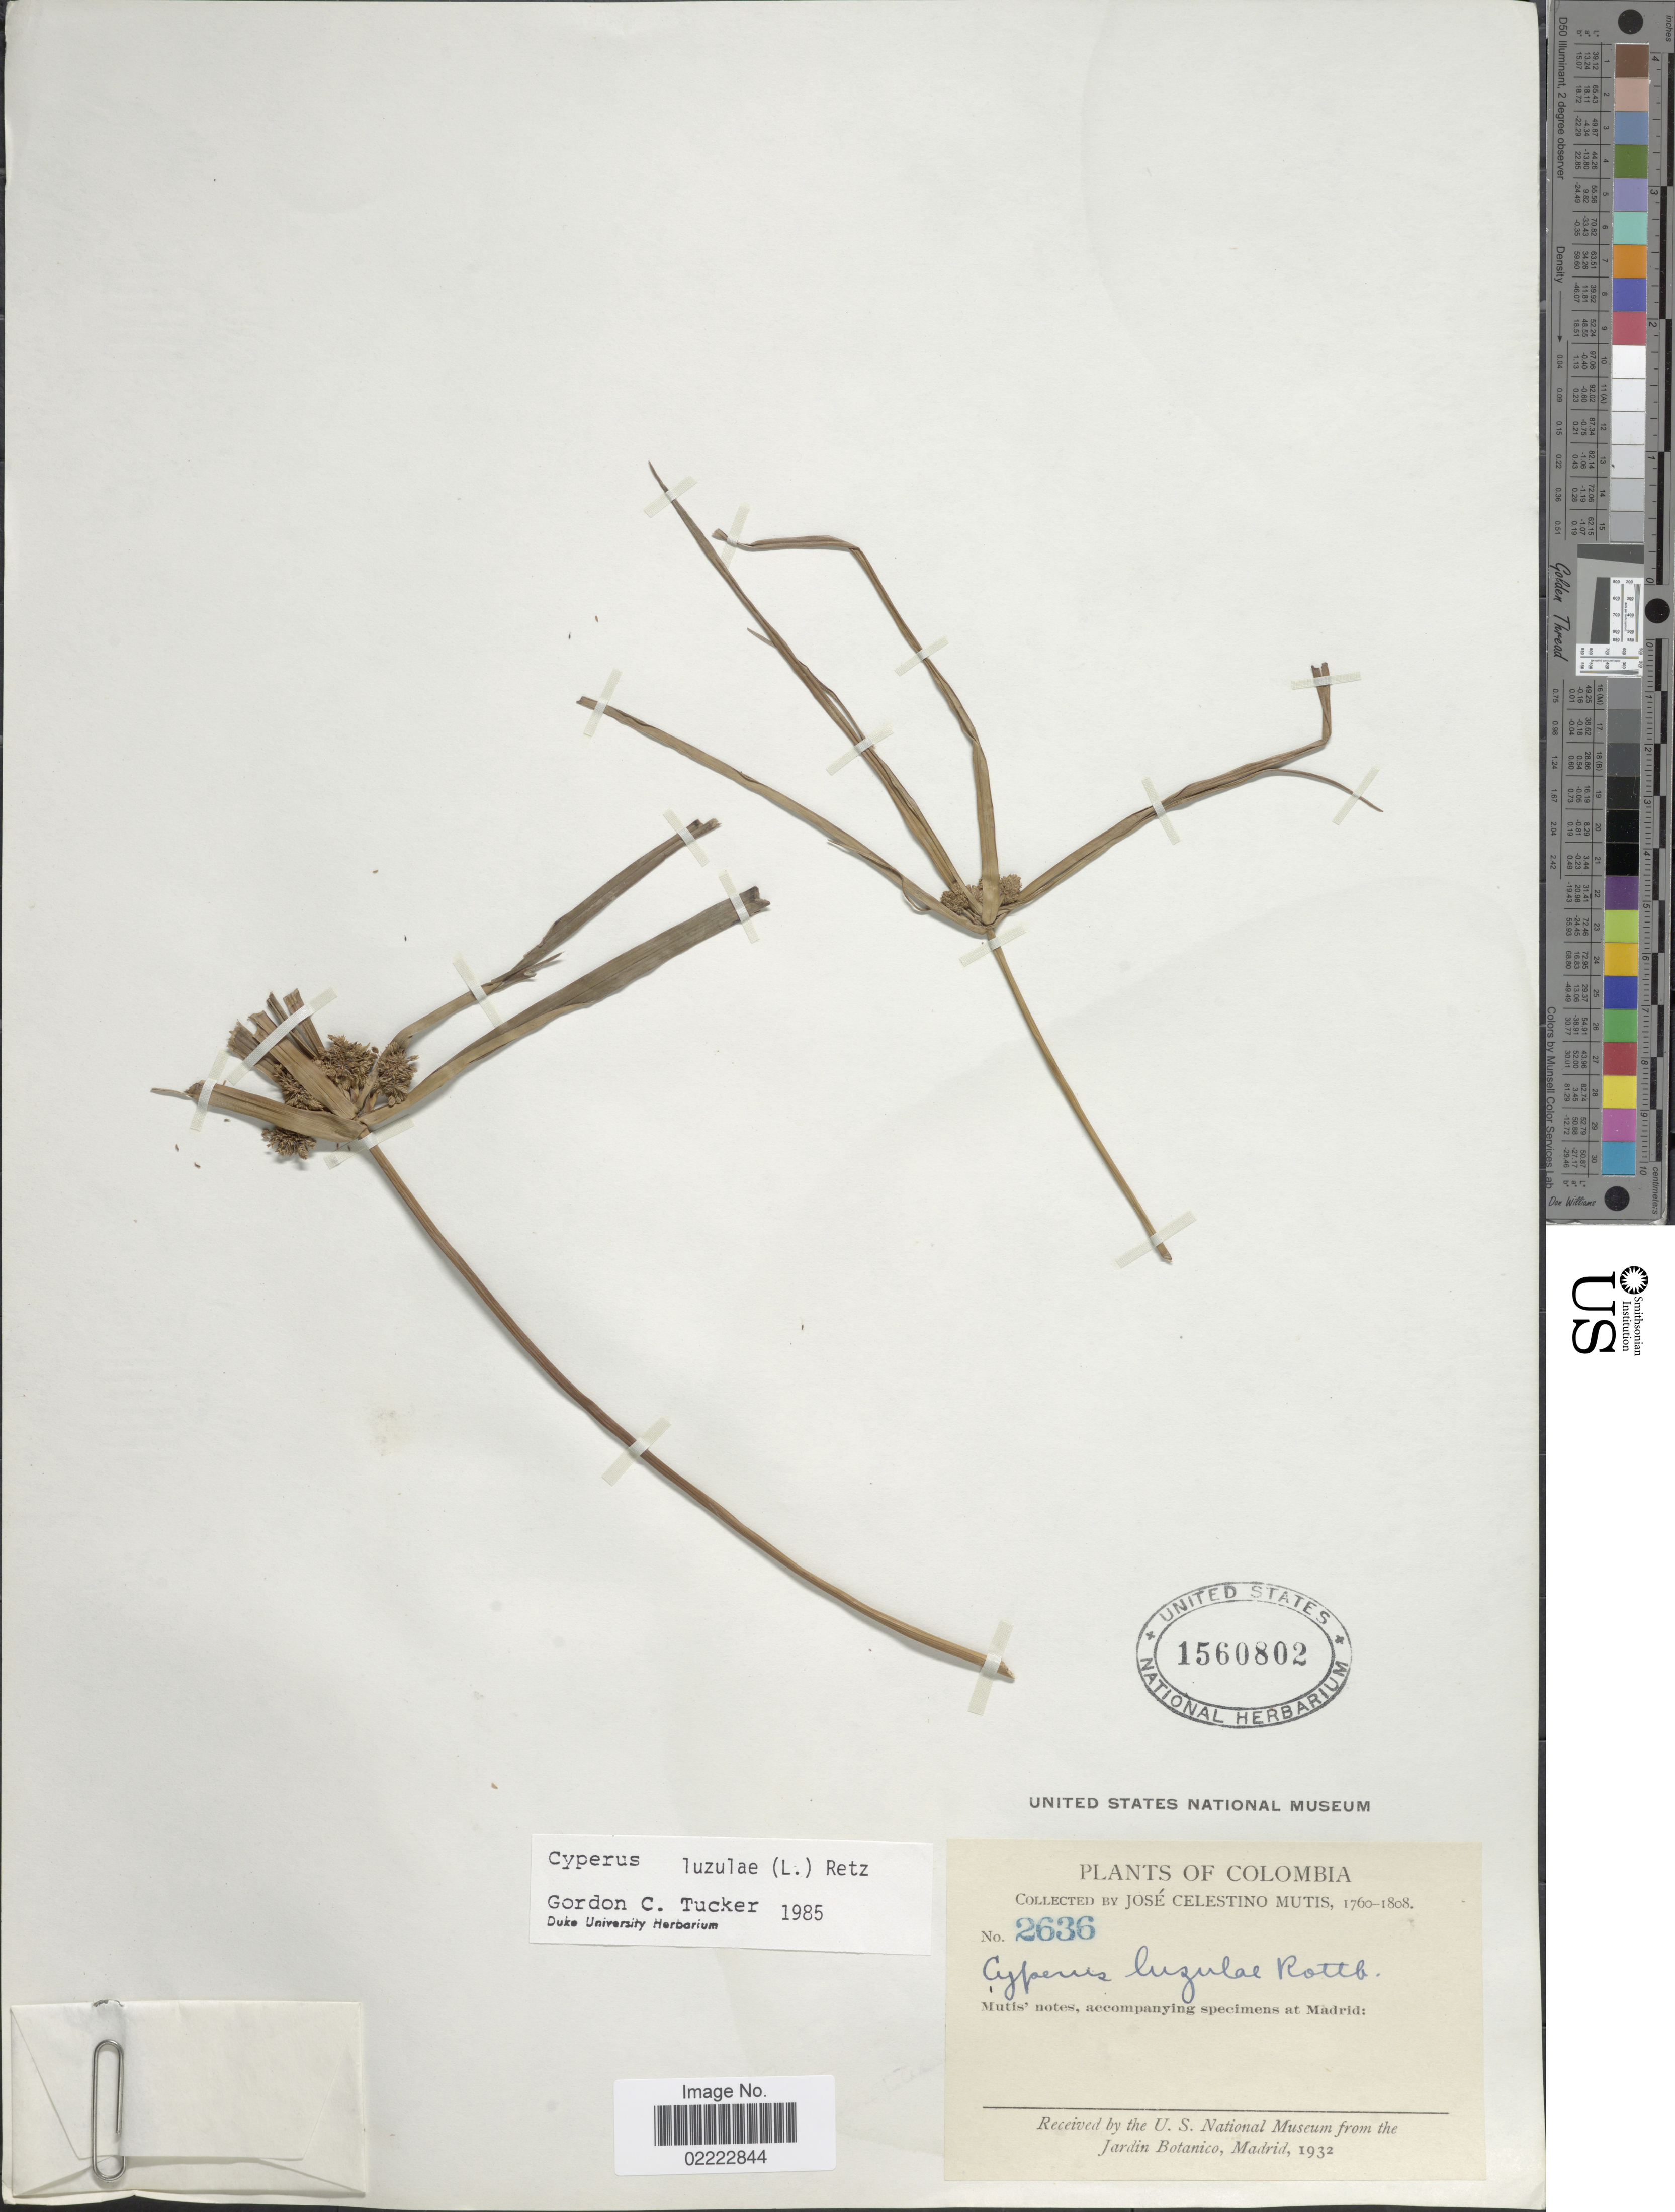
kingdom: Plantae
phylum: Tracheophyta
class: Liliopsida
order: Poales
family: Cyperaceae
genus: Cyperus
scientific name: Cyperus luzulae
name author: (L.) Rottb. ex Retz.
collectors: J. C. B. Mutis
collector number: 2636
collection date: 1760/1808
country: Colombia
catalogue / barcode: US 1560802